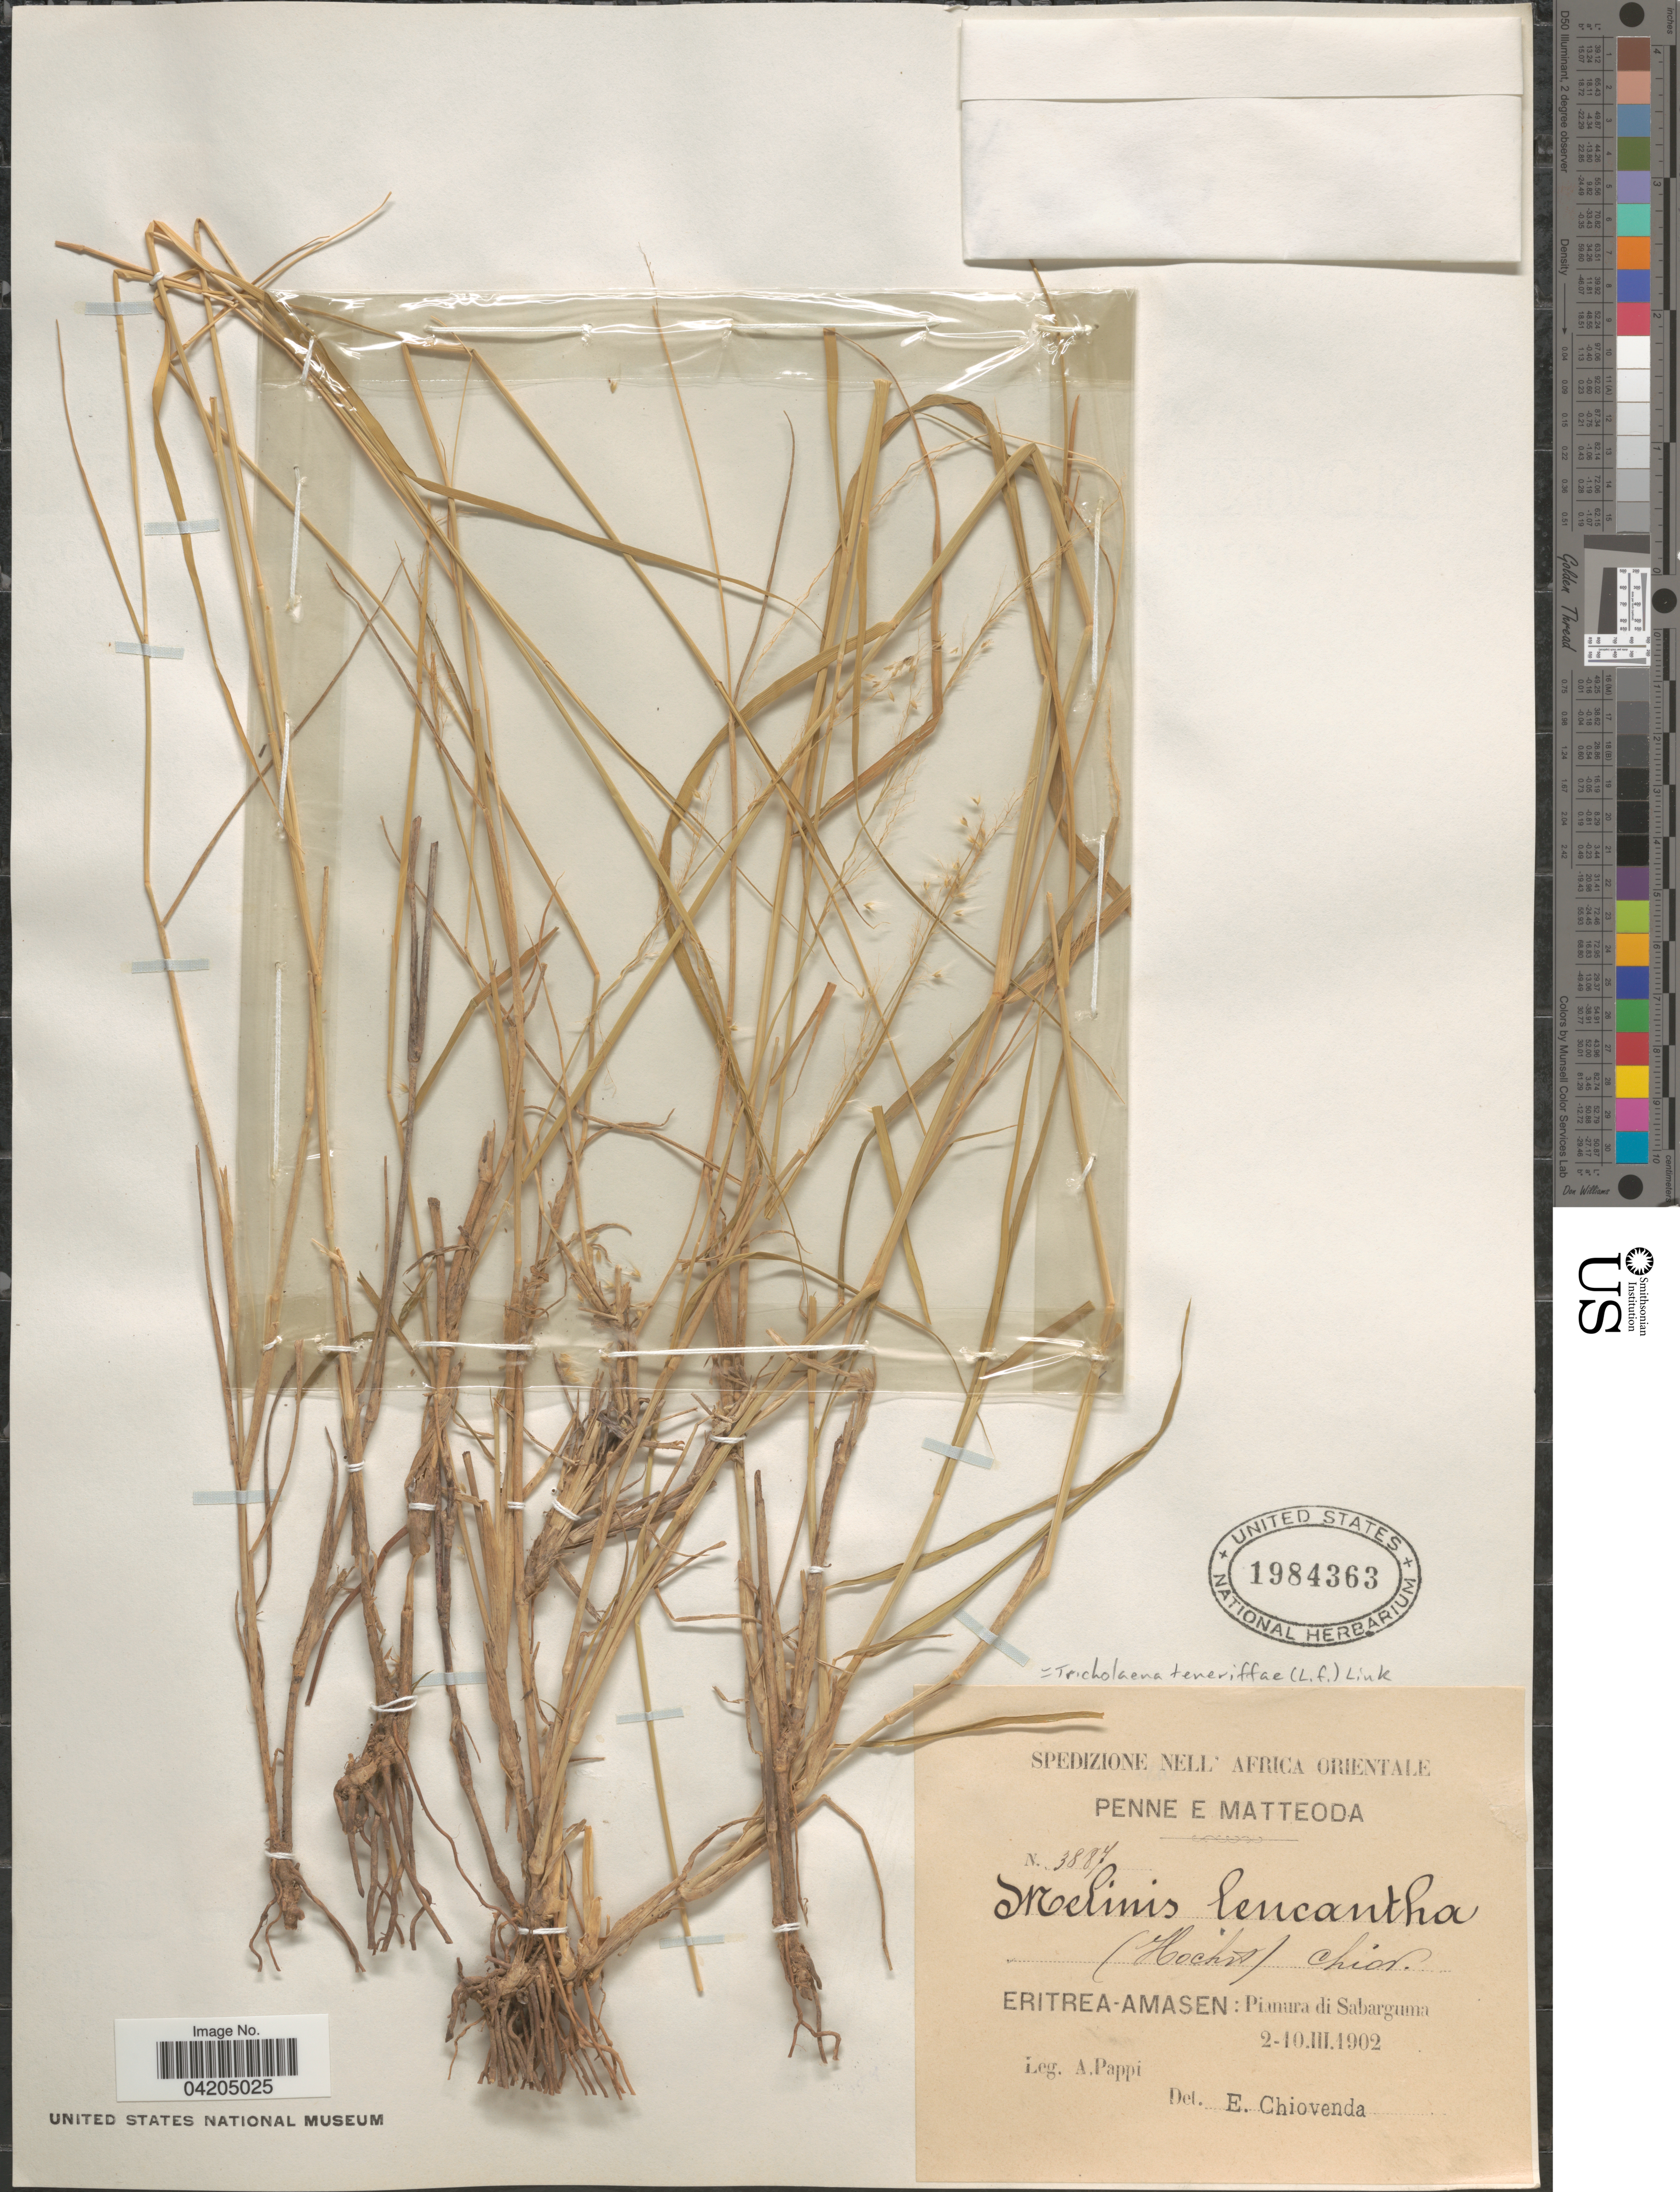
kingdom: Plantae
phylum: Tracheophyta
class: Liliopsida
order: Poales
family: Poaceae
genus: Tricholaena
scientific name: Tricholaena teneriffae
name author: (L.) Link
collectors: A. Pappi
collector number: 3887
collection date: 1902-03-02/1902-03-10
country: Eritrea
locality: Africa Orientale. Amasen: Pianura di Sabarguma.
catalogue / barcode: US 1984363